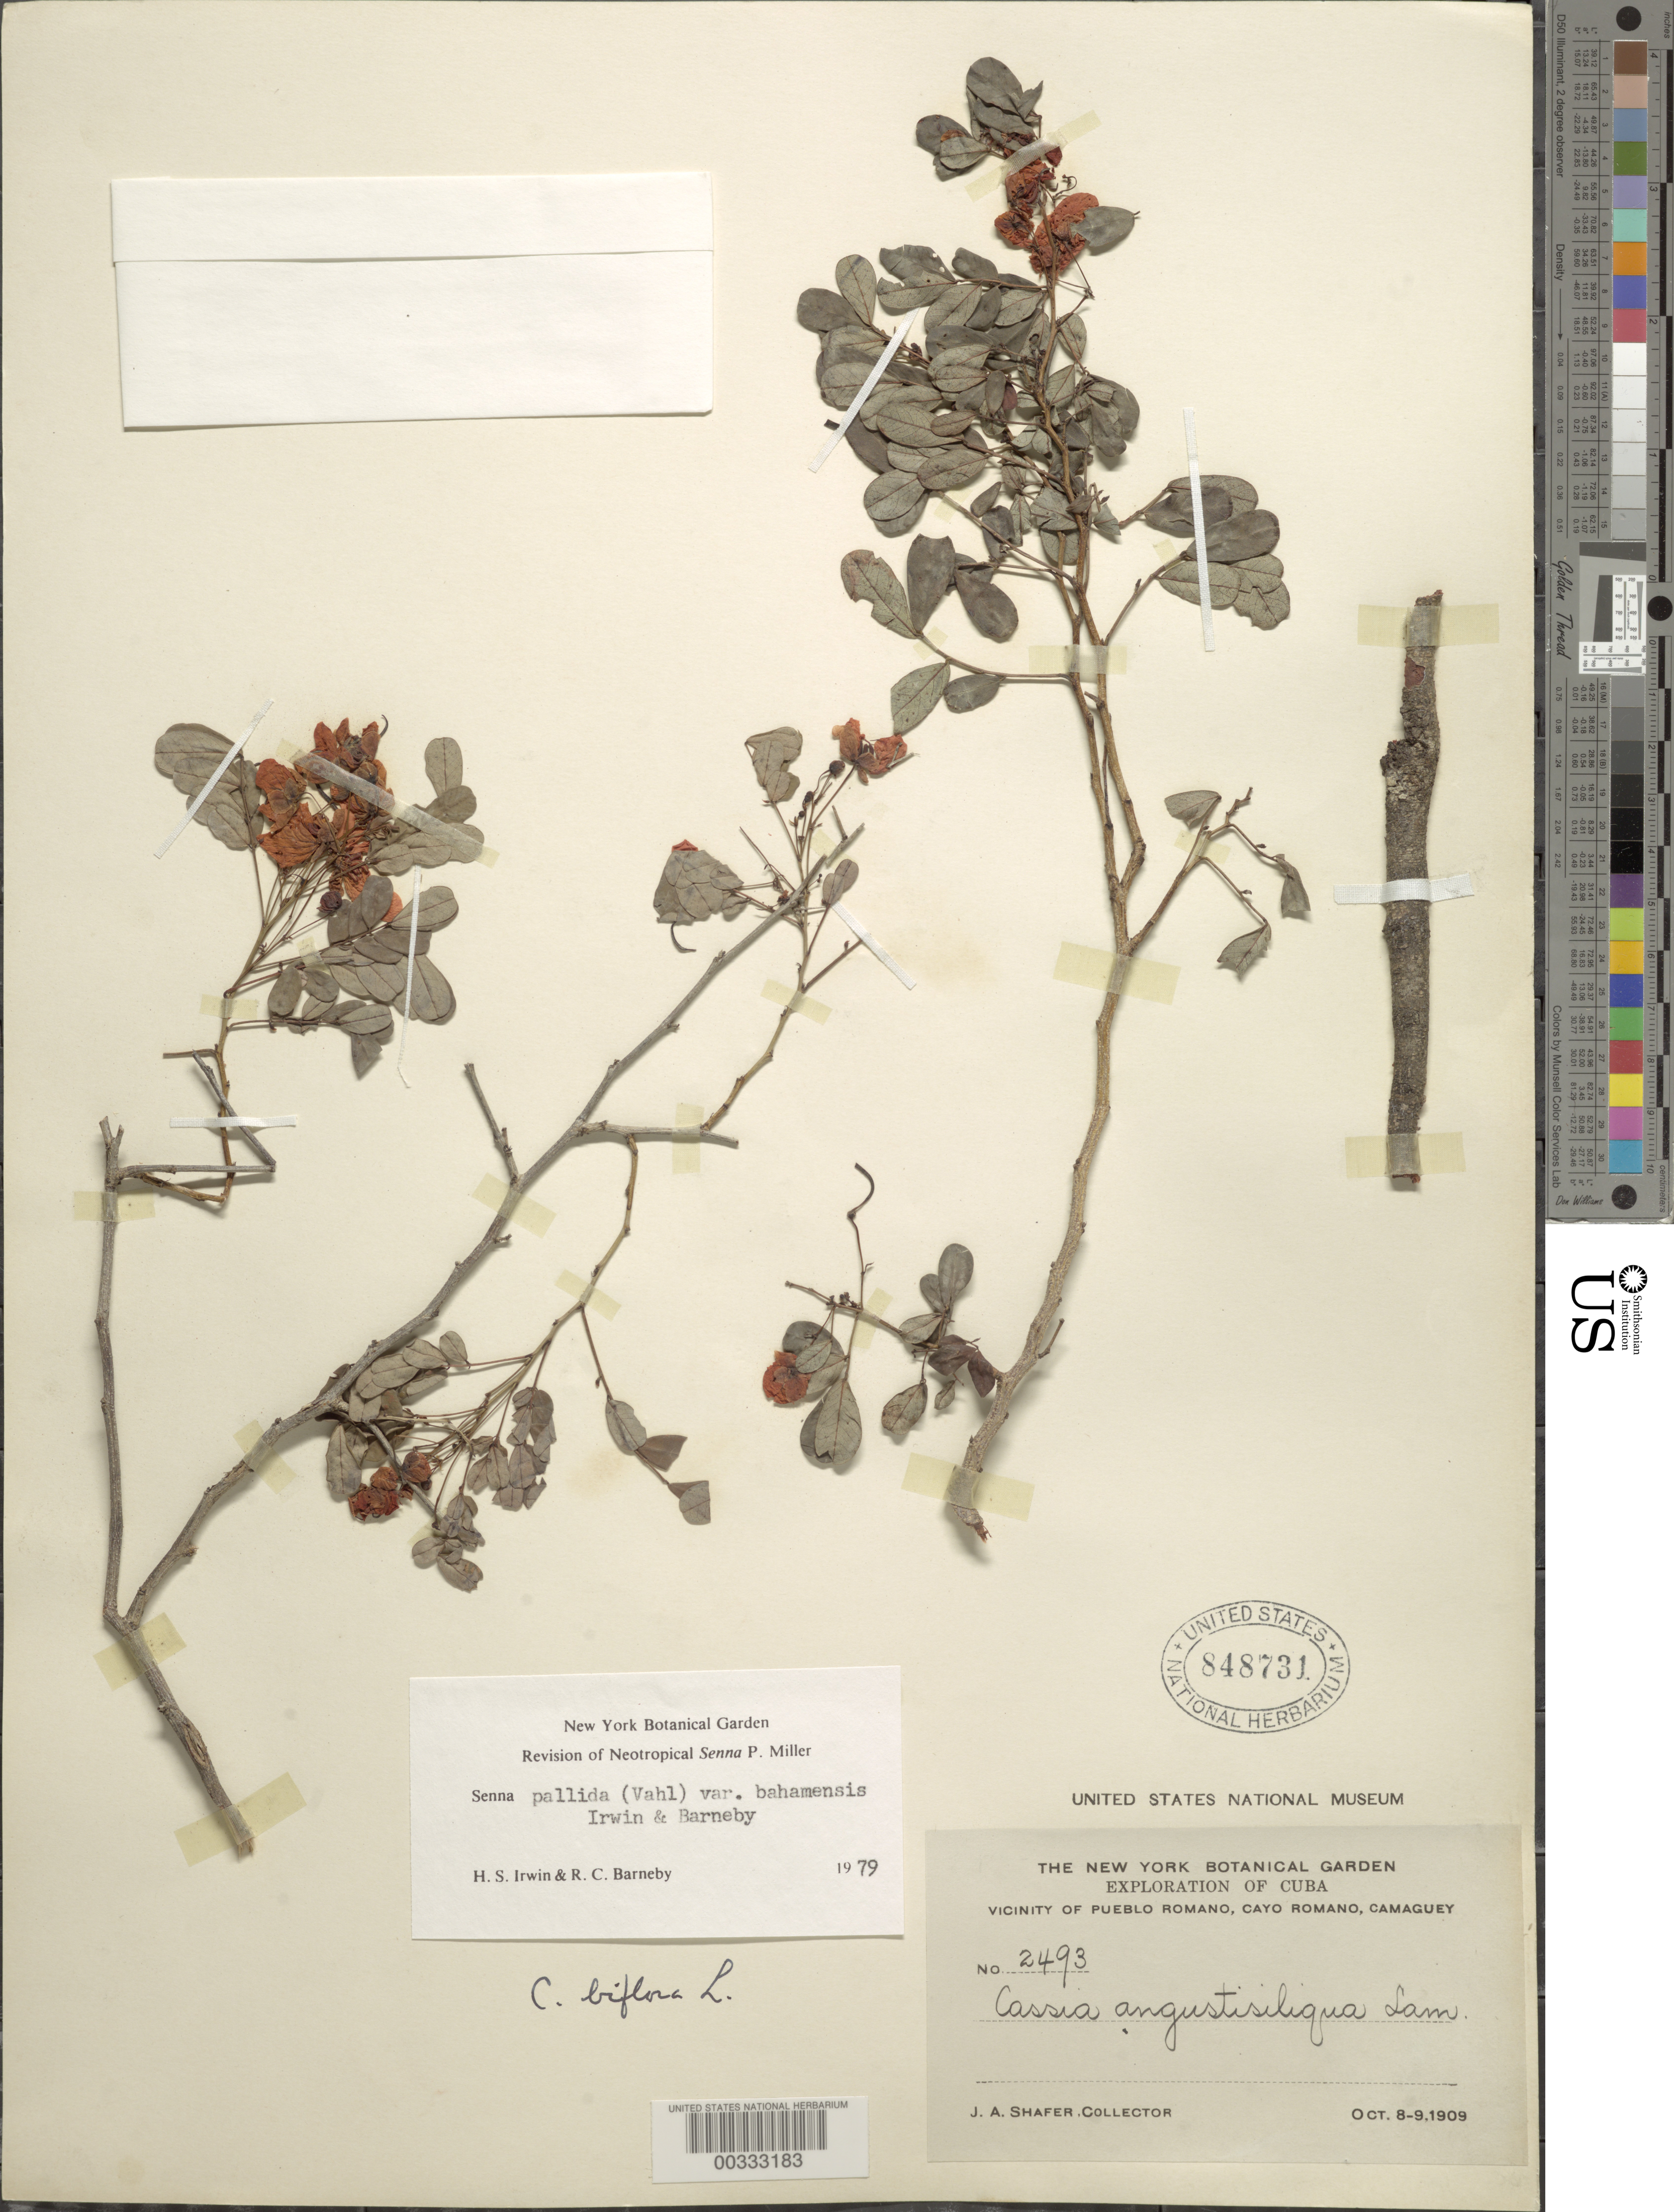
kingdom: Plantae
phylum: Tracheophyta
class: Magnoliopsida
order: Fabales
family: Fabaceae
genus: Senna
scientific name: Senna pallida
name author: (Vahl) H.S. Irwin & Barneby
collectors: J. A. Shafer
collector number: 2493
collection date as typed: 08 Oct 1909 to 09 Oct 1909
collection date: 1909-10-08/1909-10-09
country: Cuba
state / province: Camagüey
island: Greater Antilles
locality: Vicinity of Pueblo Romano, Cayo Romano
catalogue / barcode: US 848731